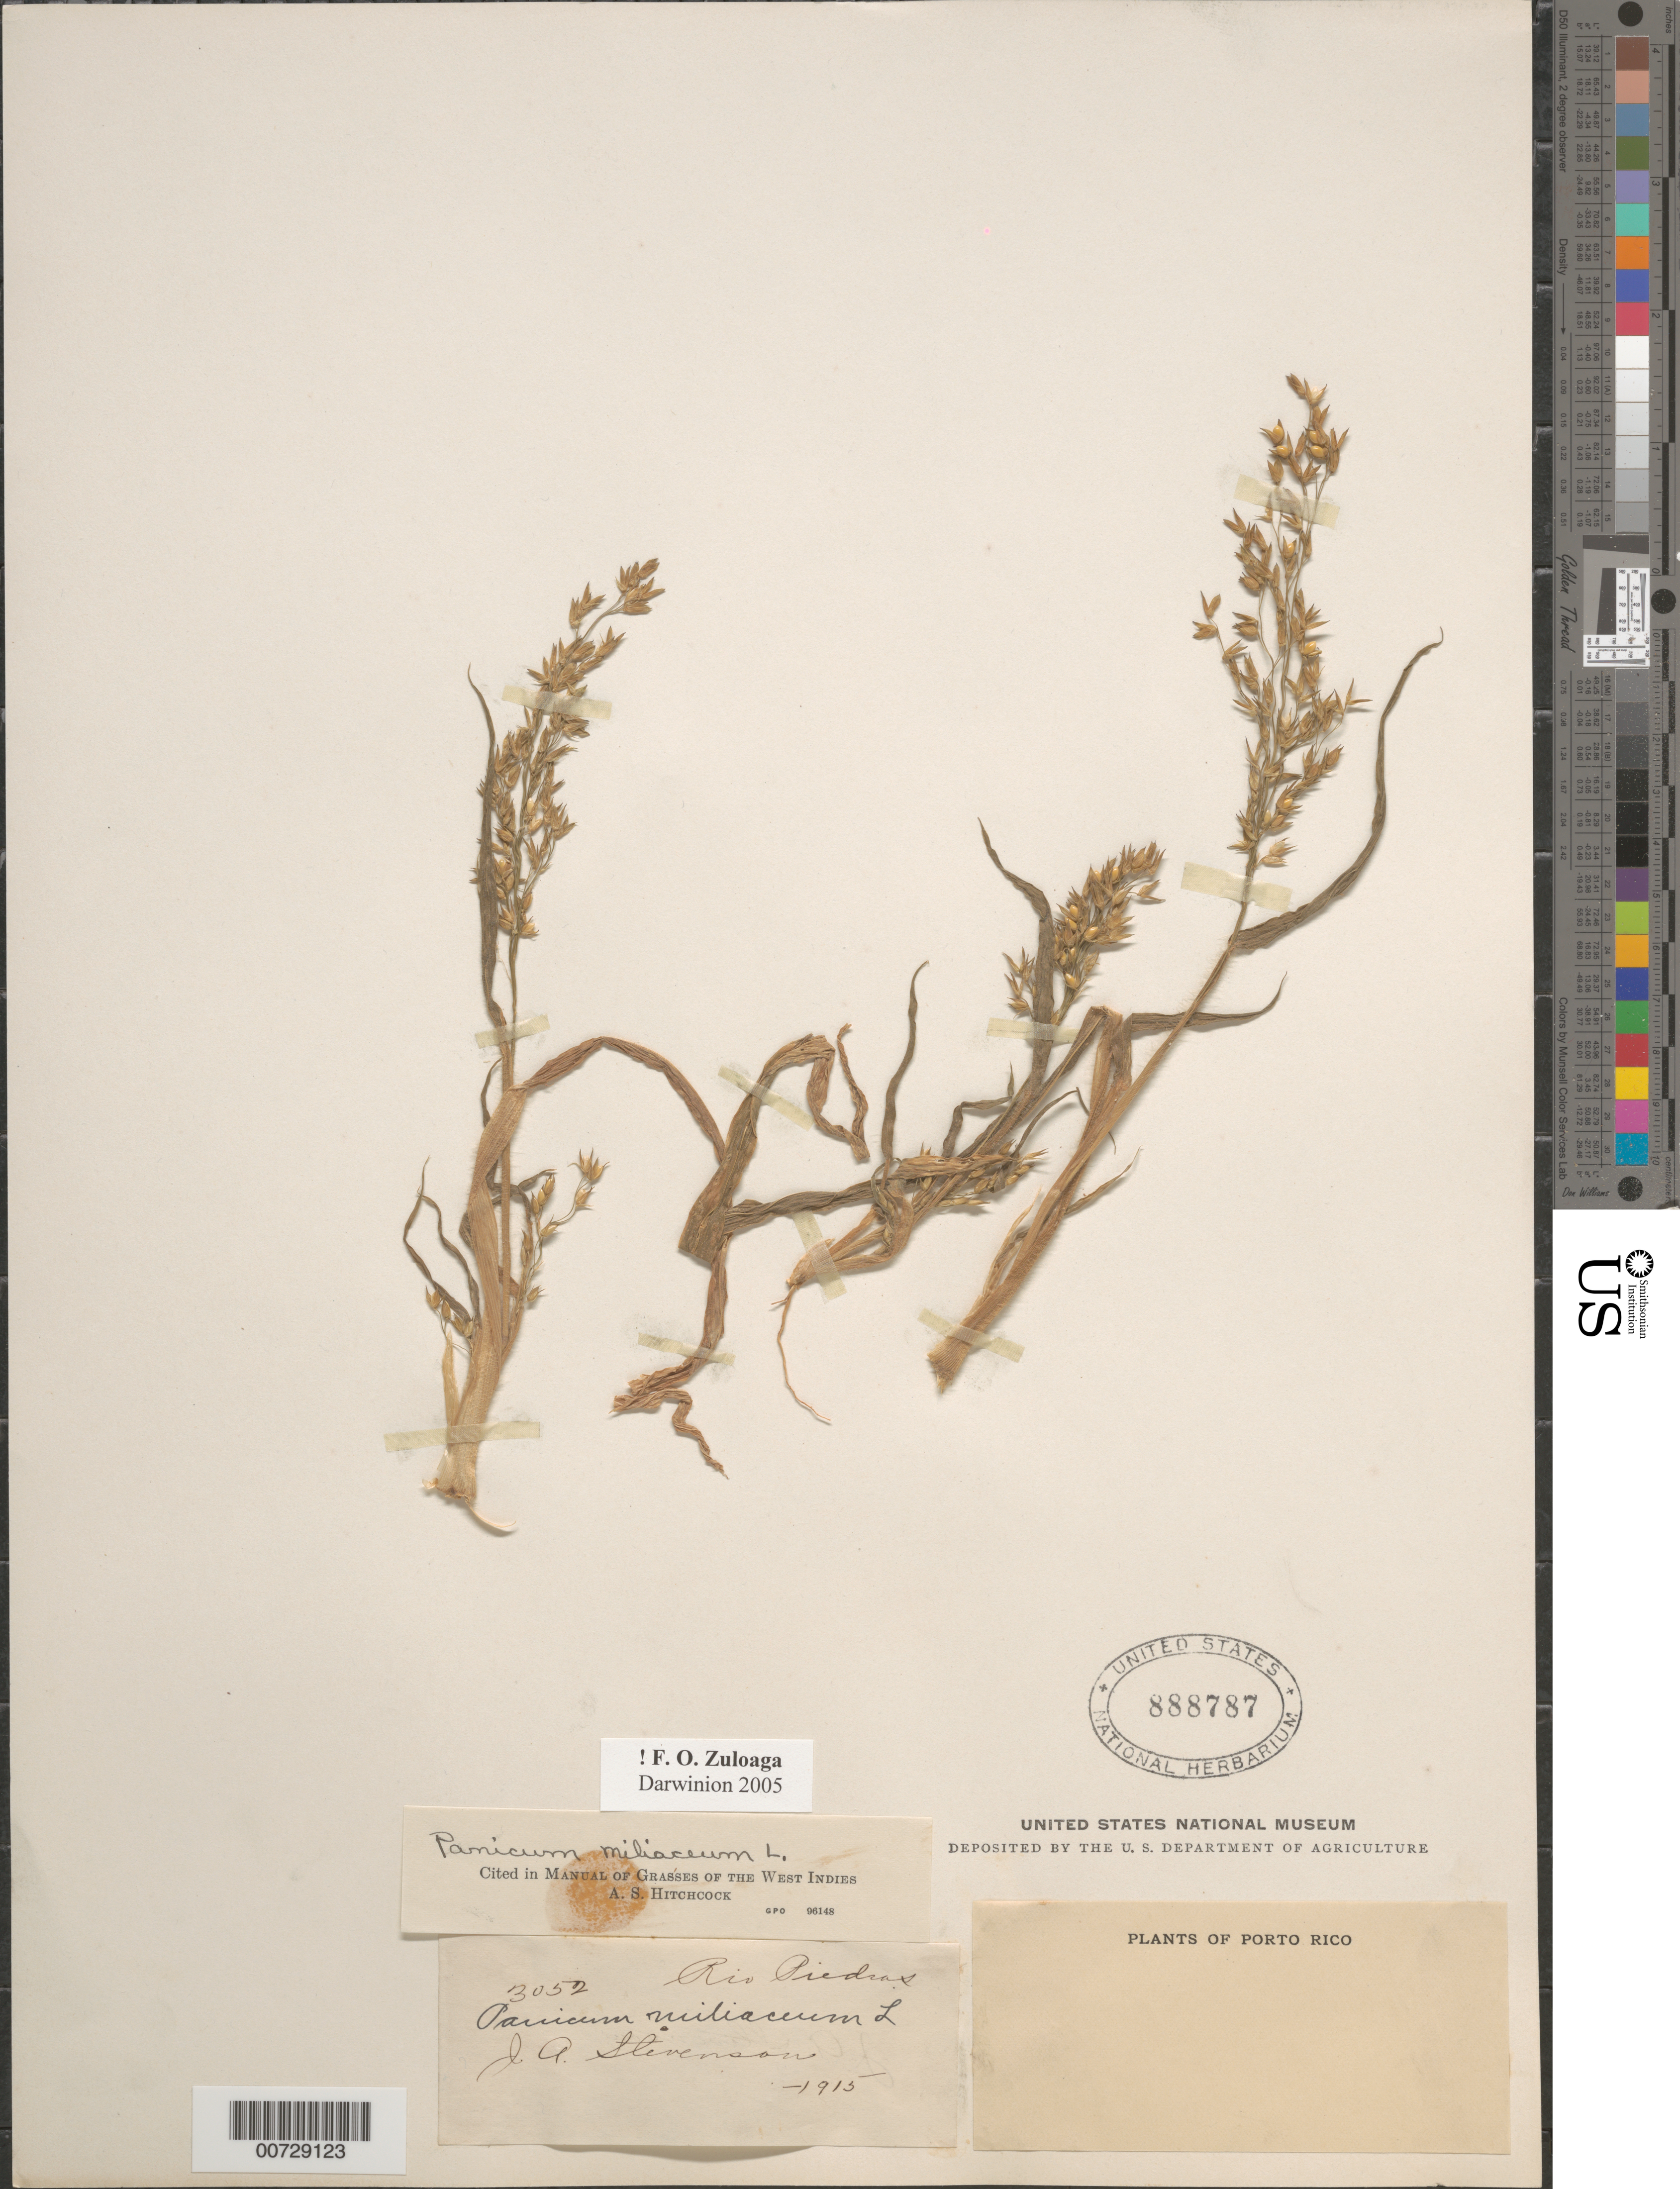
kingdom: Plantae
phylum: Tracheophyta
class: Liliopsida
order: Poales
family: Poaceae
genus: Panicum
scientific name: Panicum miliaceum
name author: L.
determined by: Hitchcock, Albert S.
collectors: J. Stevenson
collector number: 3052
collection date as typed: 1915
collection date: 1915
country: Puerto Rico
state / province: San Juan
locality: Río Piedras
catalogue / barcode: US 888787